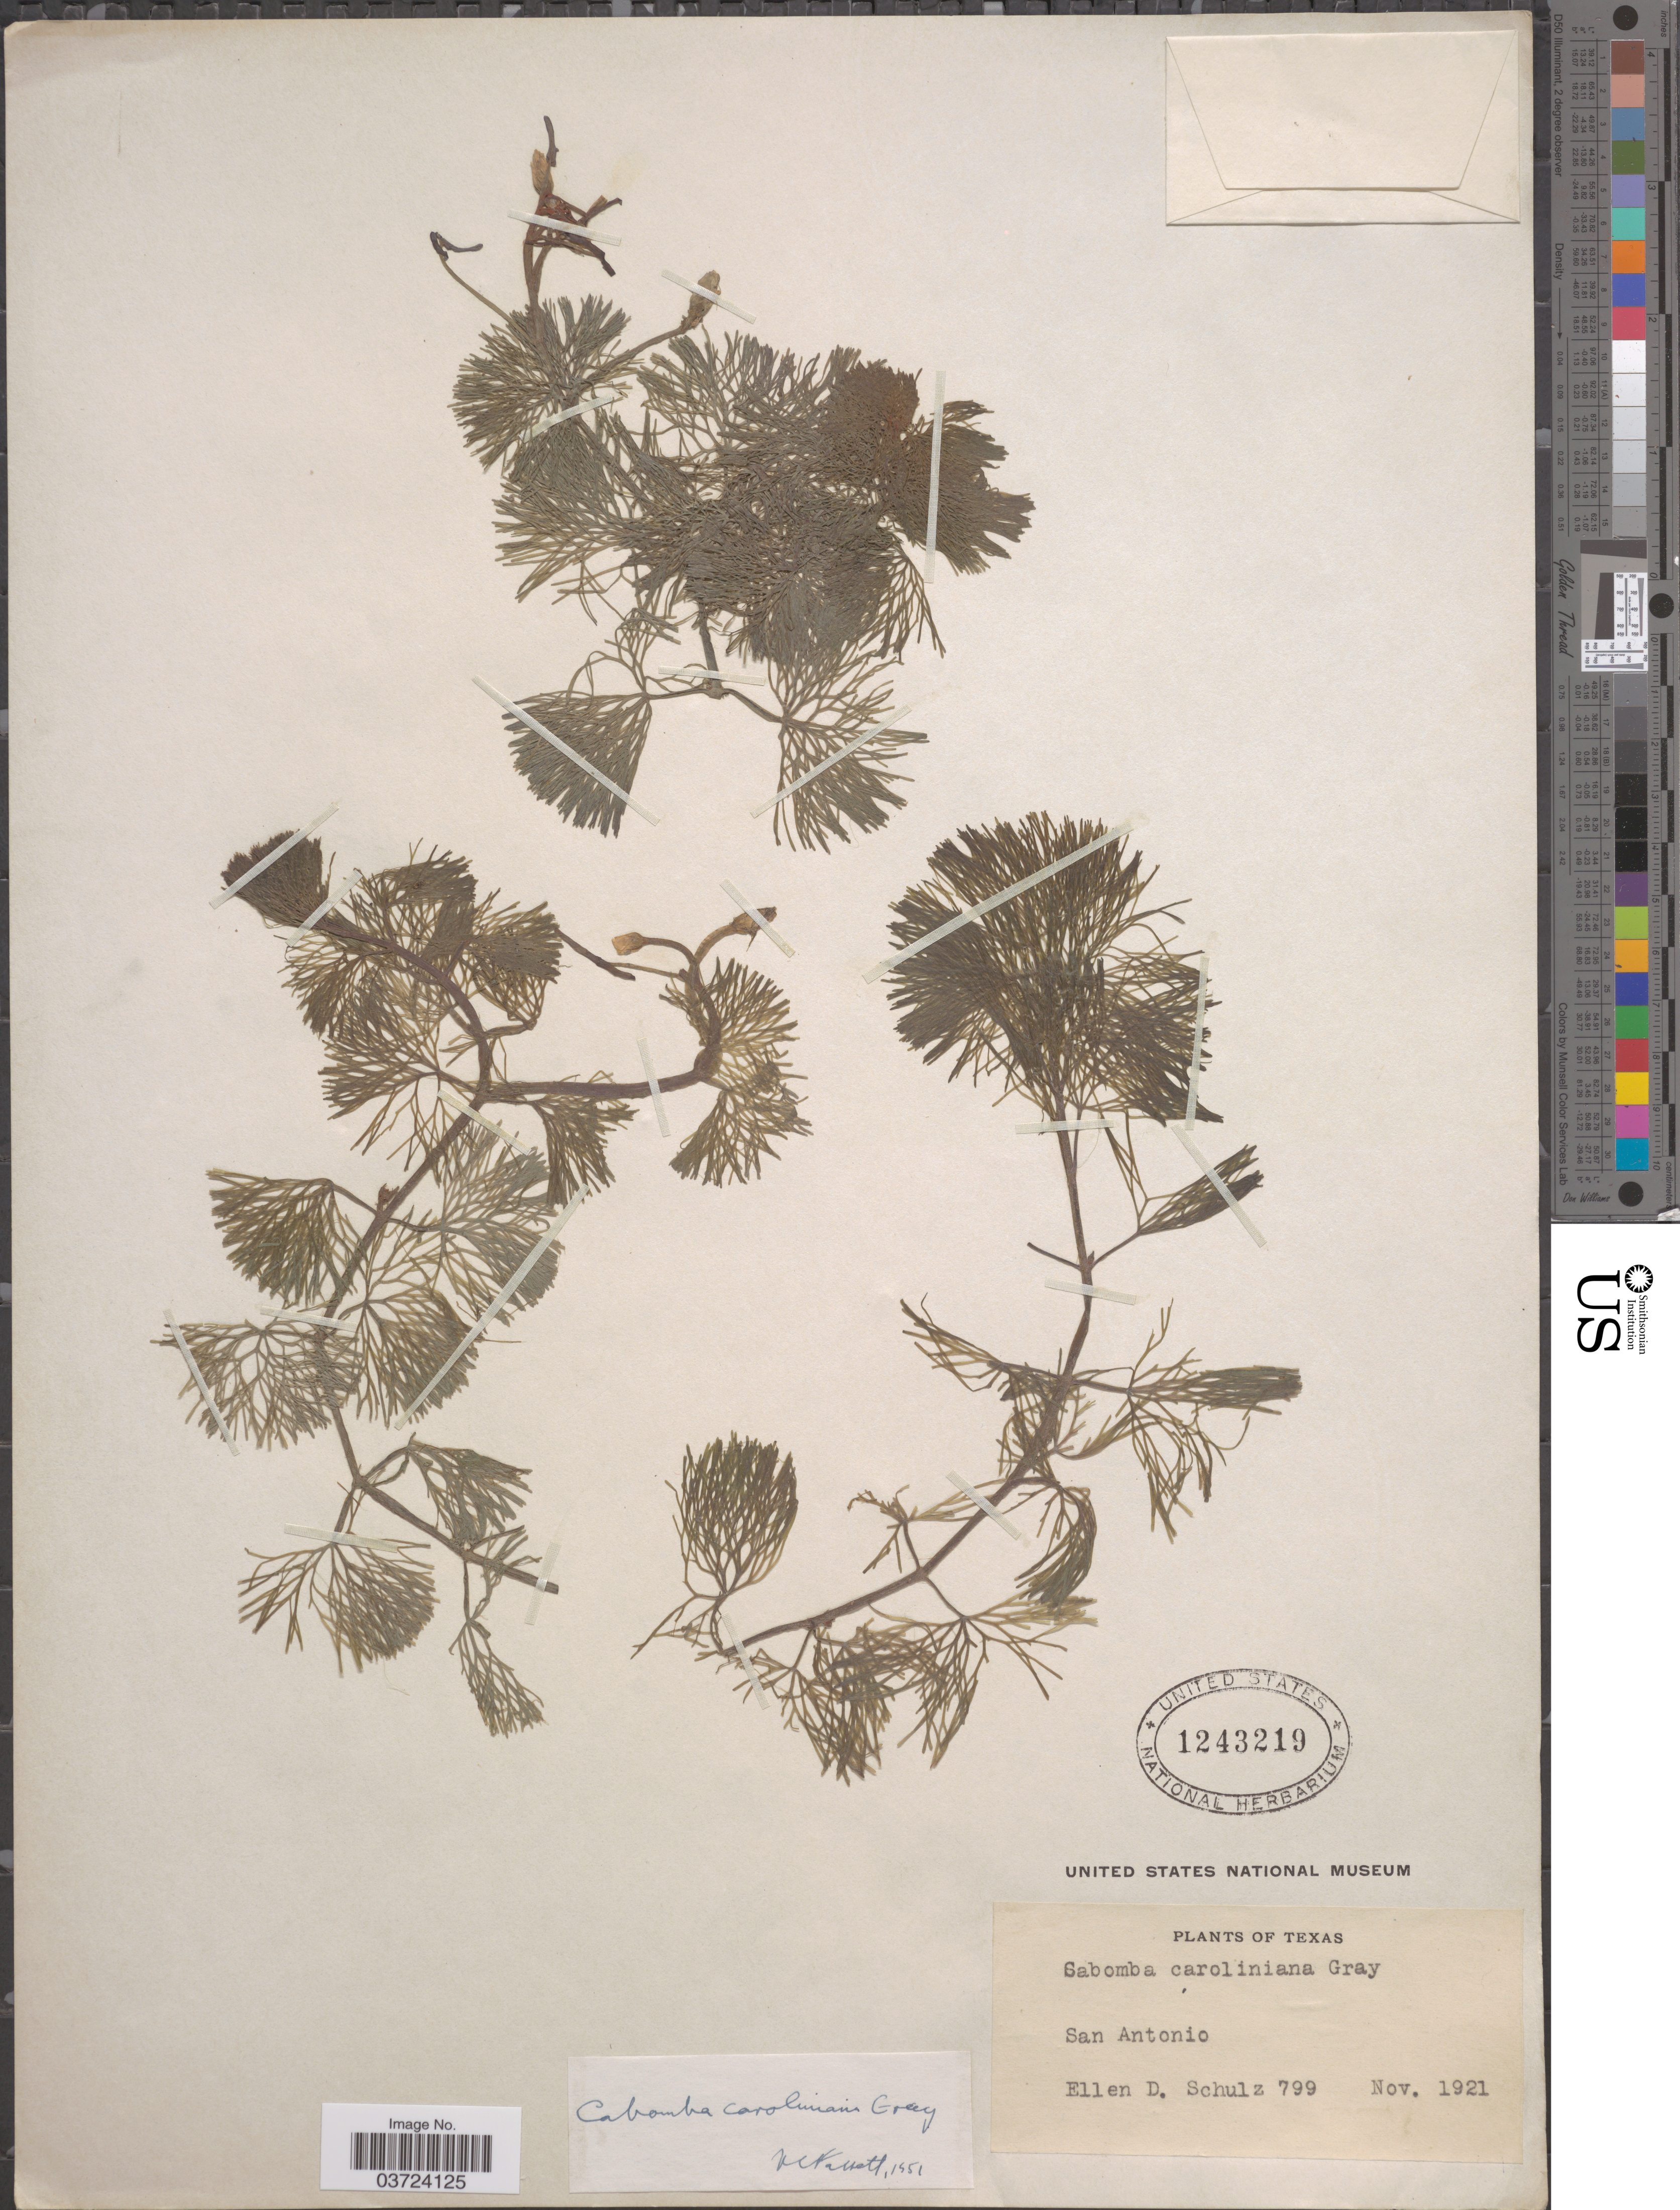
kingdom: Plantae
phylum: Tracheophyta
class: Magnoliopsida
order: Nymphaeales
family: Cabombaceae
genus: Cabomba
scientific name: Cabomba caroliniana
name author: A. Gray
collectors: E. D. Schulz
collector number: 799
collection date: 1921-11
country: United States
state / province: Texas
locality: San Antonio.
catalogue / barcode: US 1243219